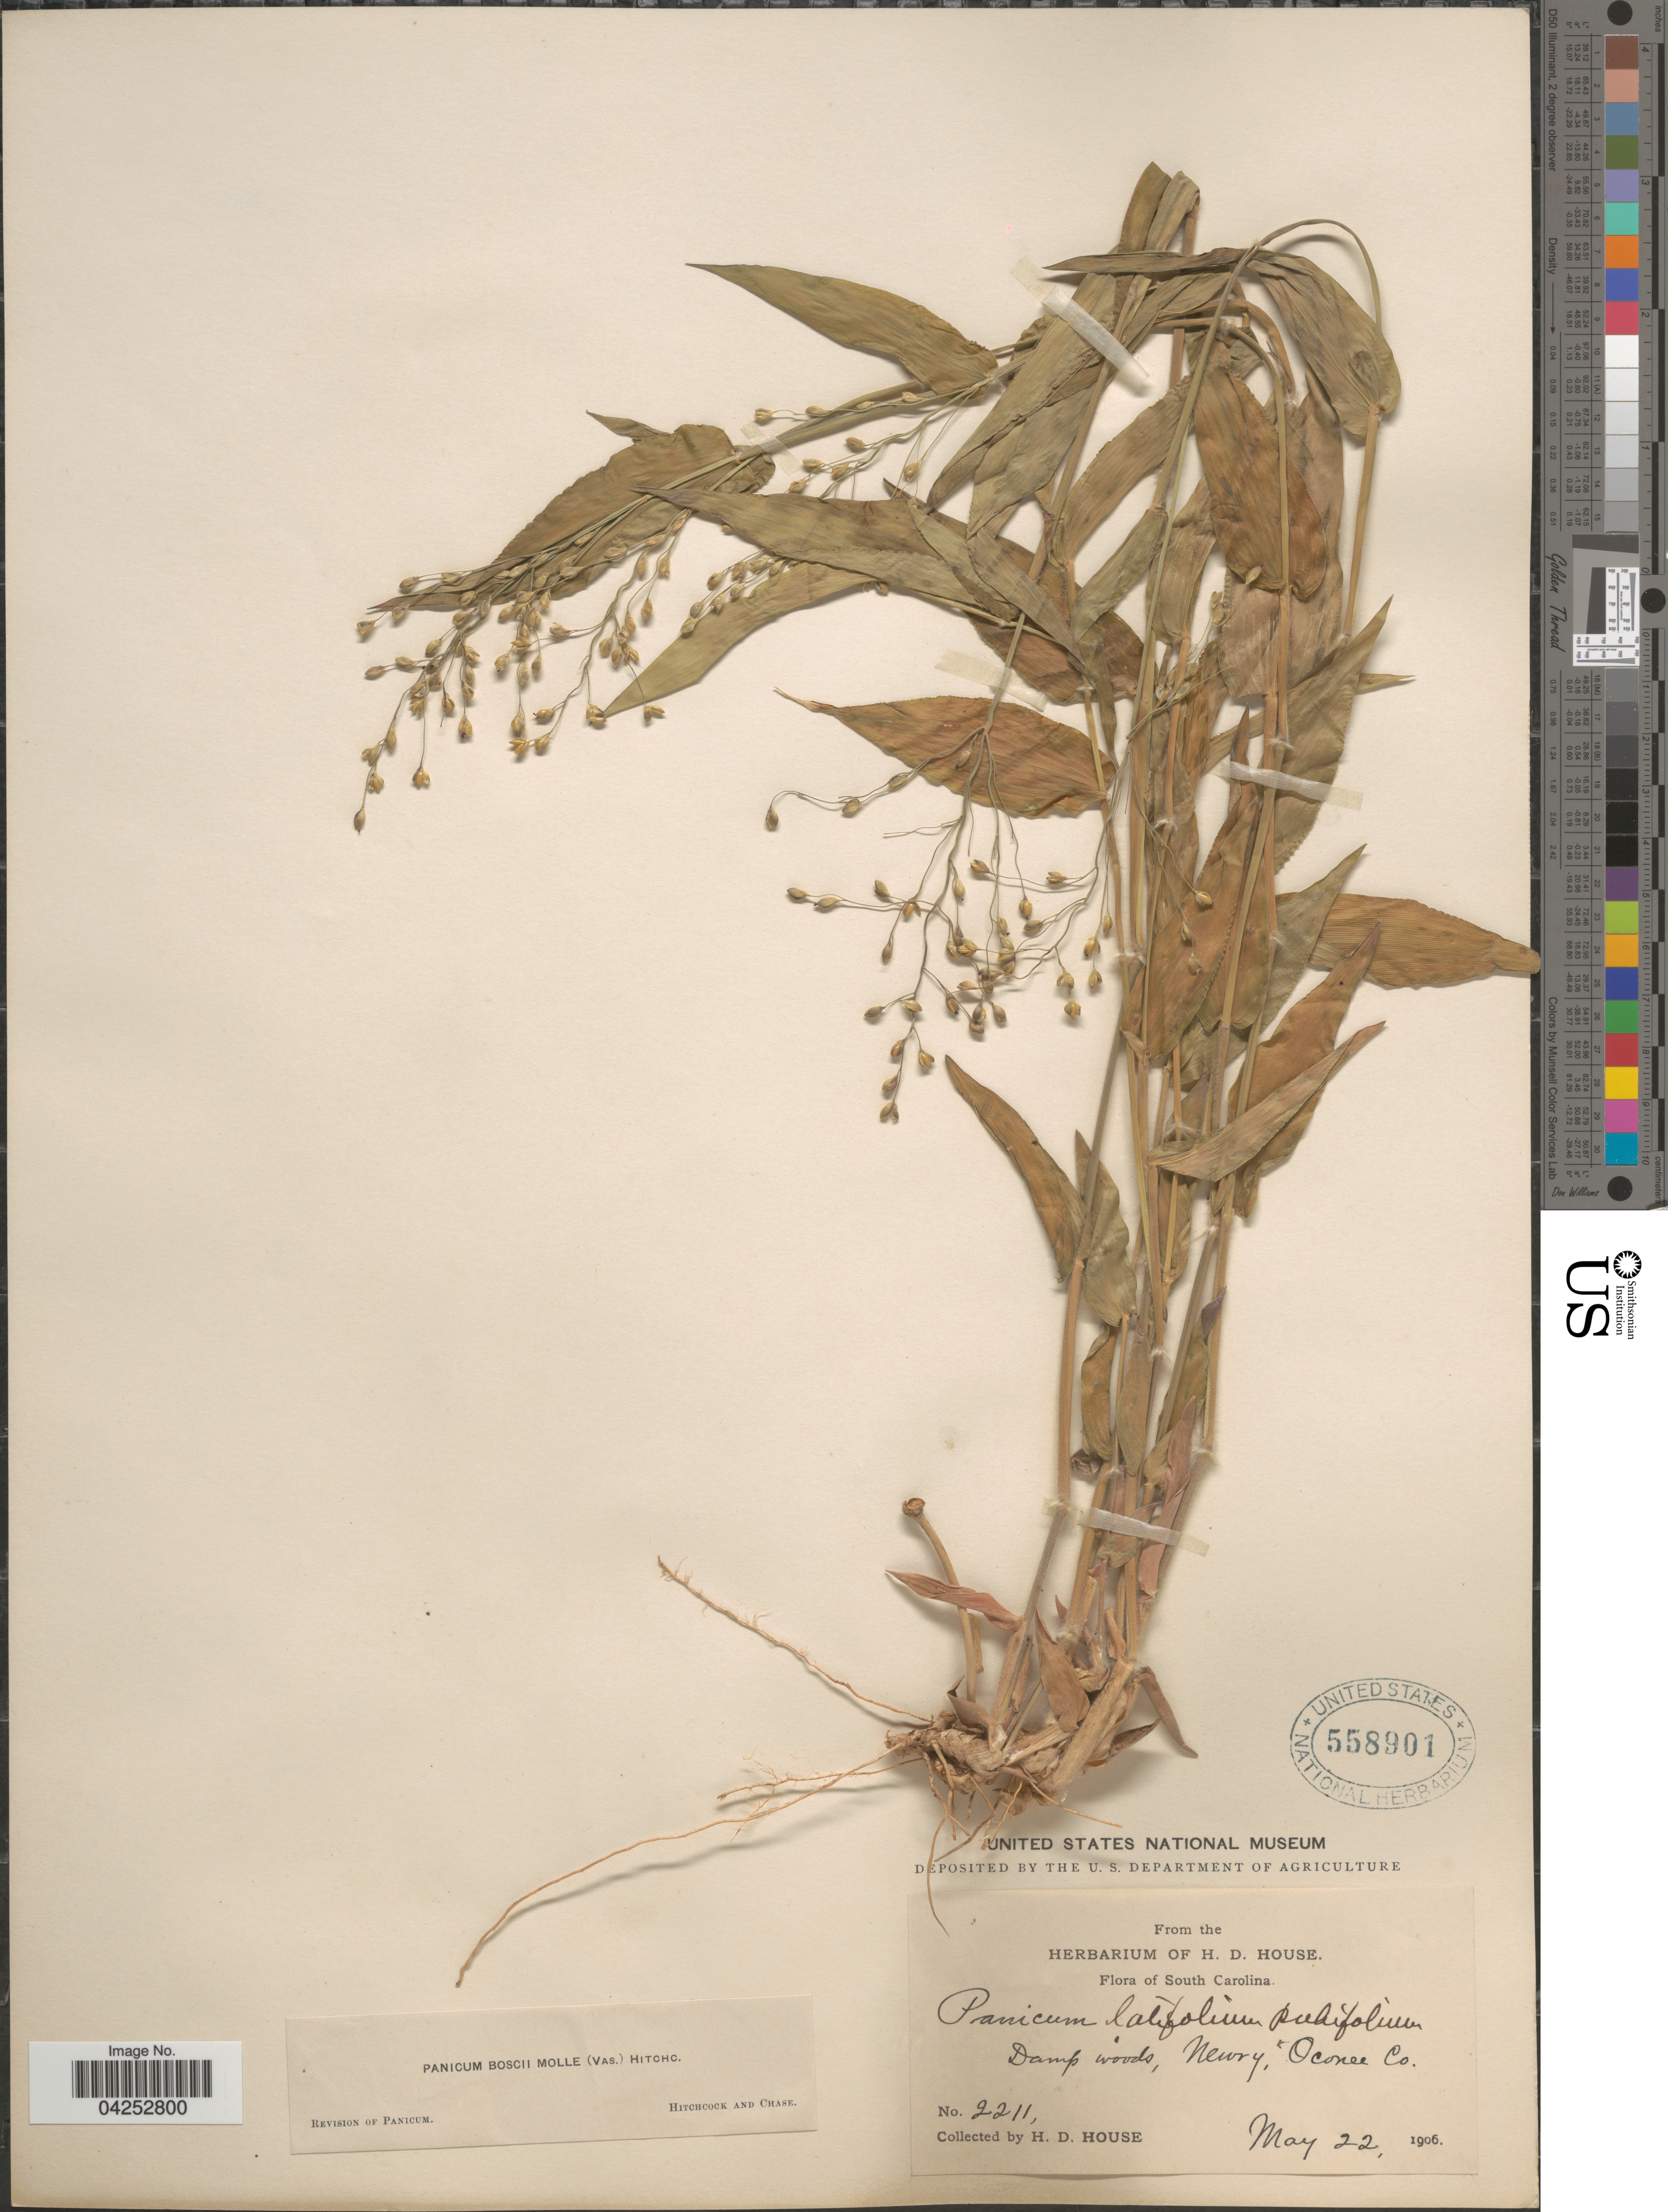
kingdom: Plantae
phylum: Tracheophyta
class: Liliopsida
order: Poales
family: Poaceae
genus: Dichanthelium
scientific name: Dichanthelium boscii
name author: (Poir.) Gould & C.A. Clark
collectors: H. D. House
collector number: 2211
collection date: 1906-05-22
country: United States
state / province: South Carolina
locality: Damp woods, Newry, Oconee Co.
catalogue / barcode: US 558901